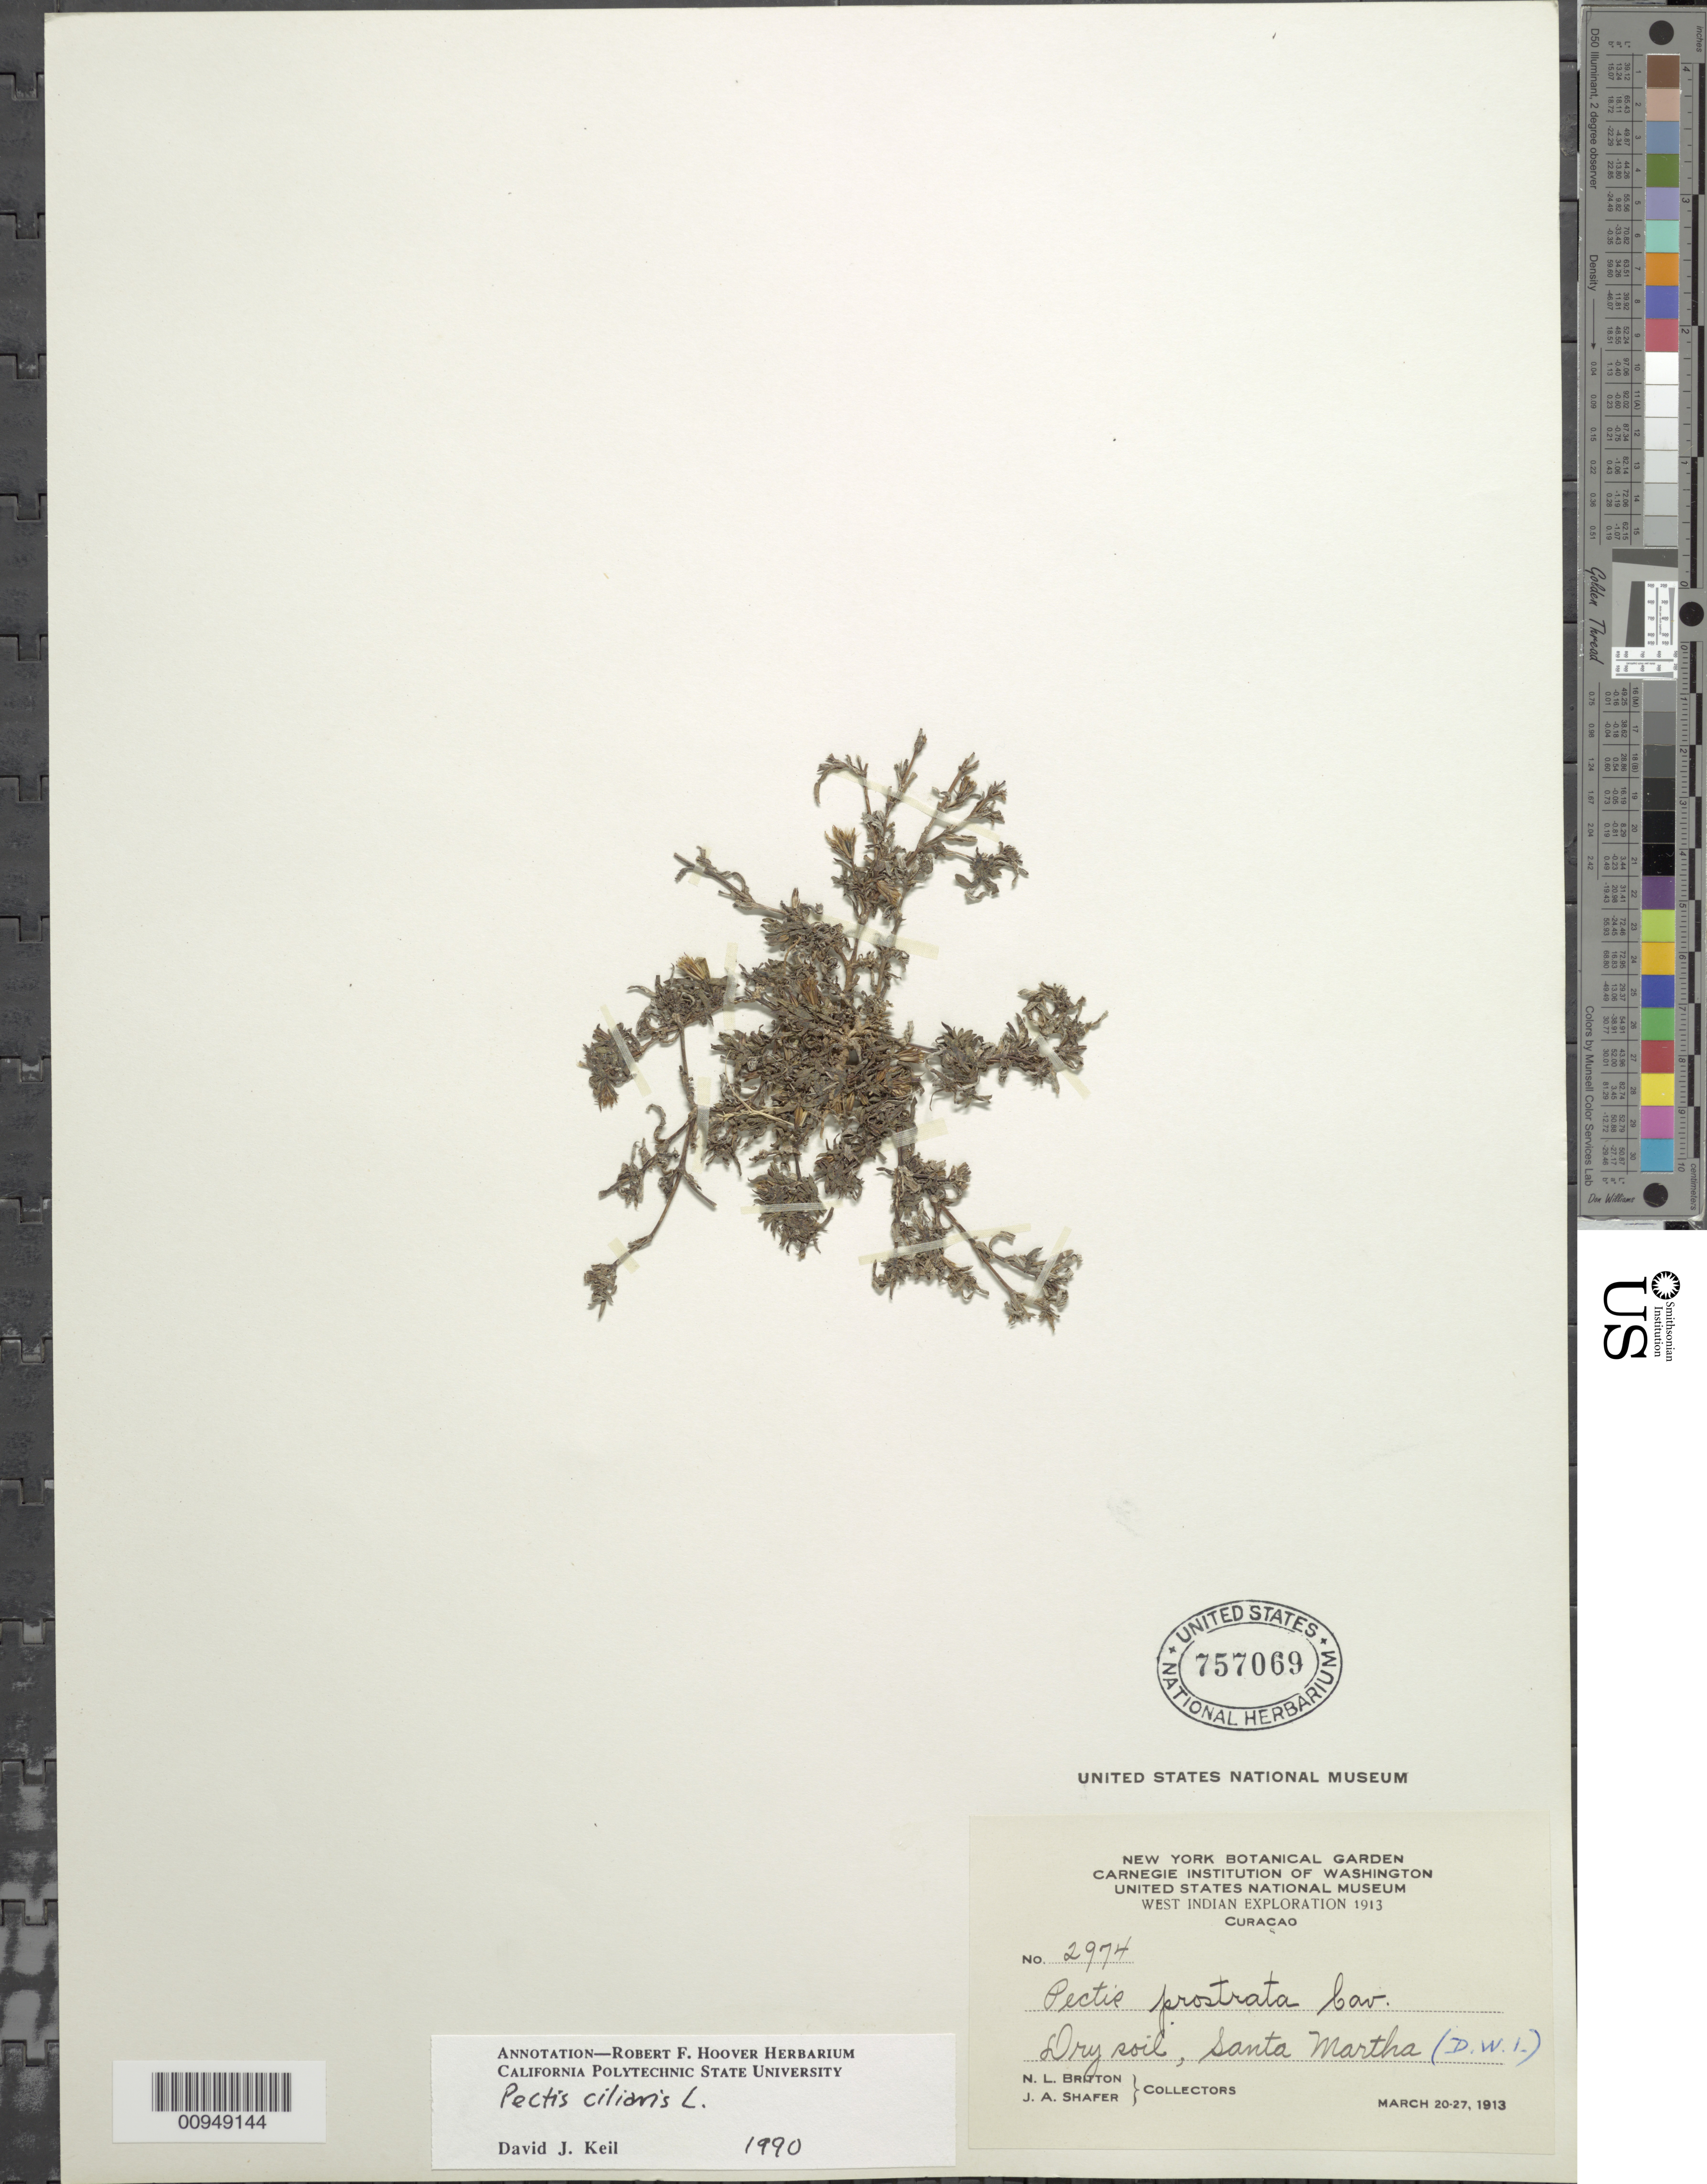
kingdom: Plantae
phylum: Tracheophyta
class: Magnoliopsida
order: Asterales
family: Asteraceae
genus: Pectis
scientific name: Pectis ciliaris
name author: L.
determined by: Keil, D. J.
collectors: N. Britton & J. A. Shafer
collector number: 2974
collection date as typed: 20 Mar 1913 to 27 Mar 1913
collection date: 1913-03-20/1913-03-27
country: Curaçao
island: Curaçao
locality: Santa Martha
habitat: Dry soil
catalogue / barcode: US 757069